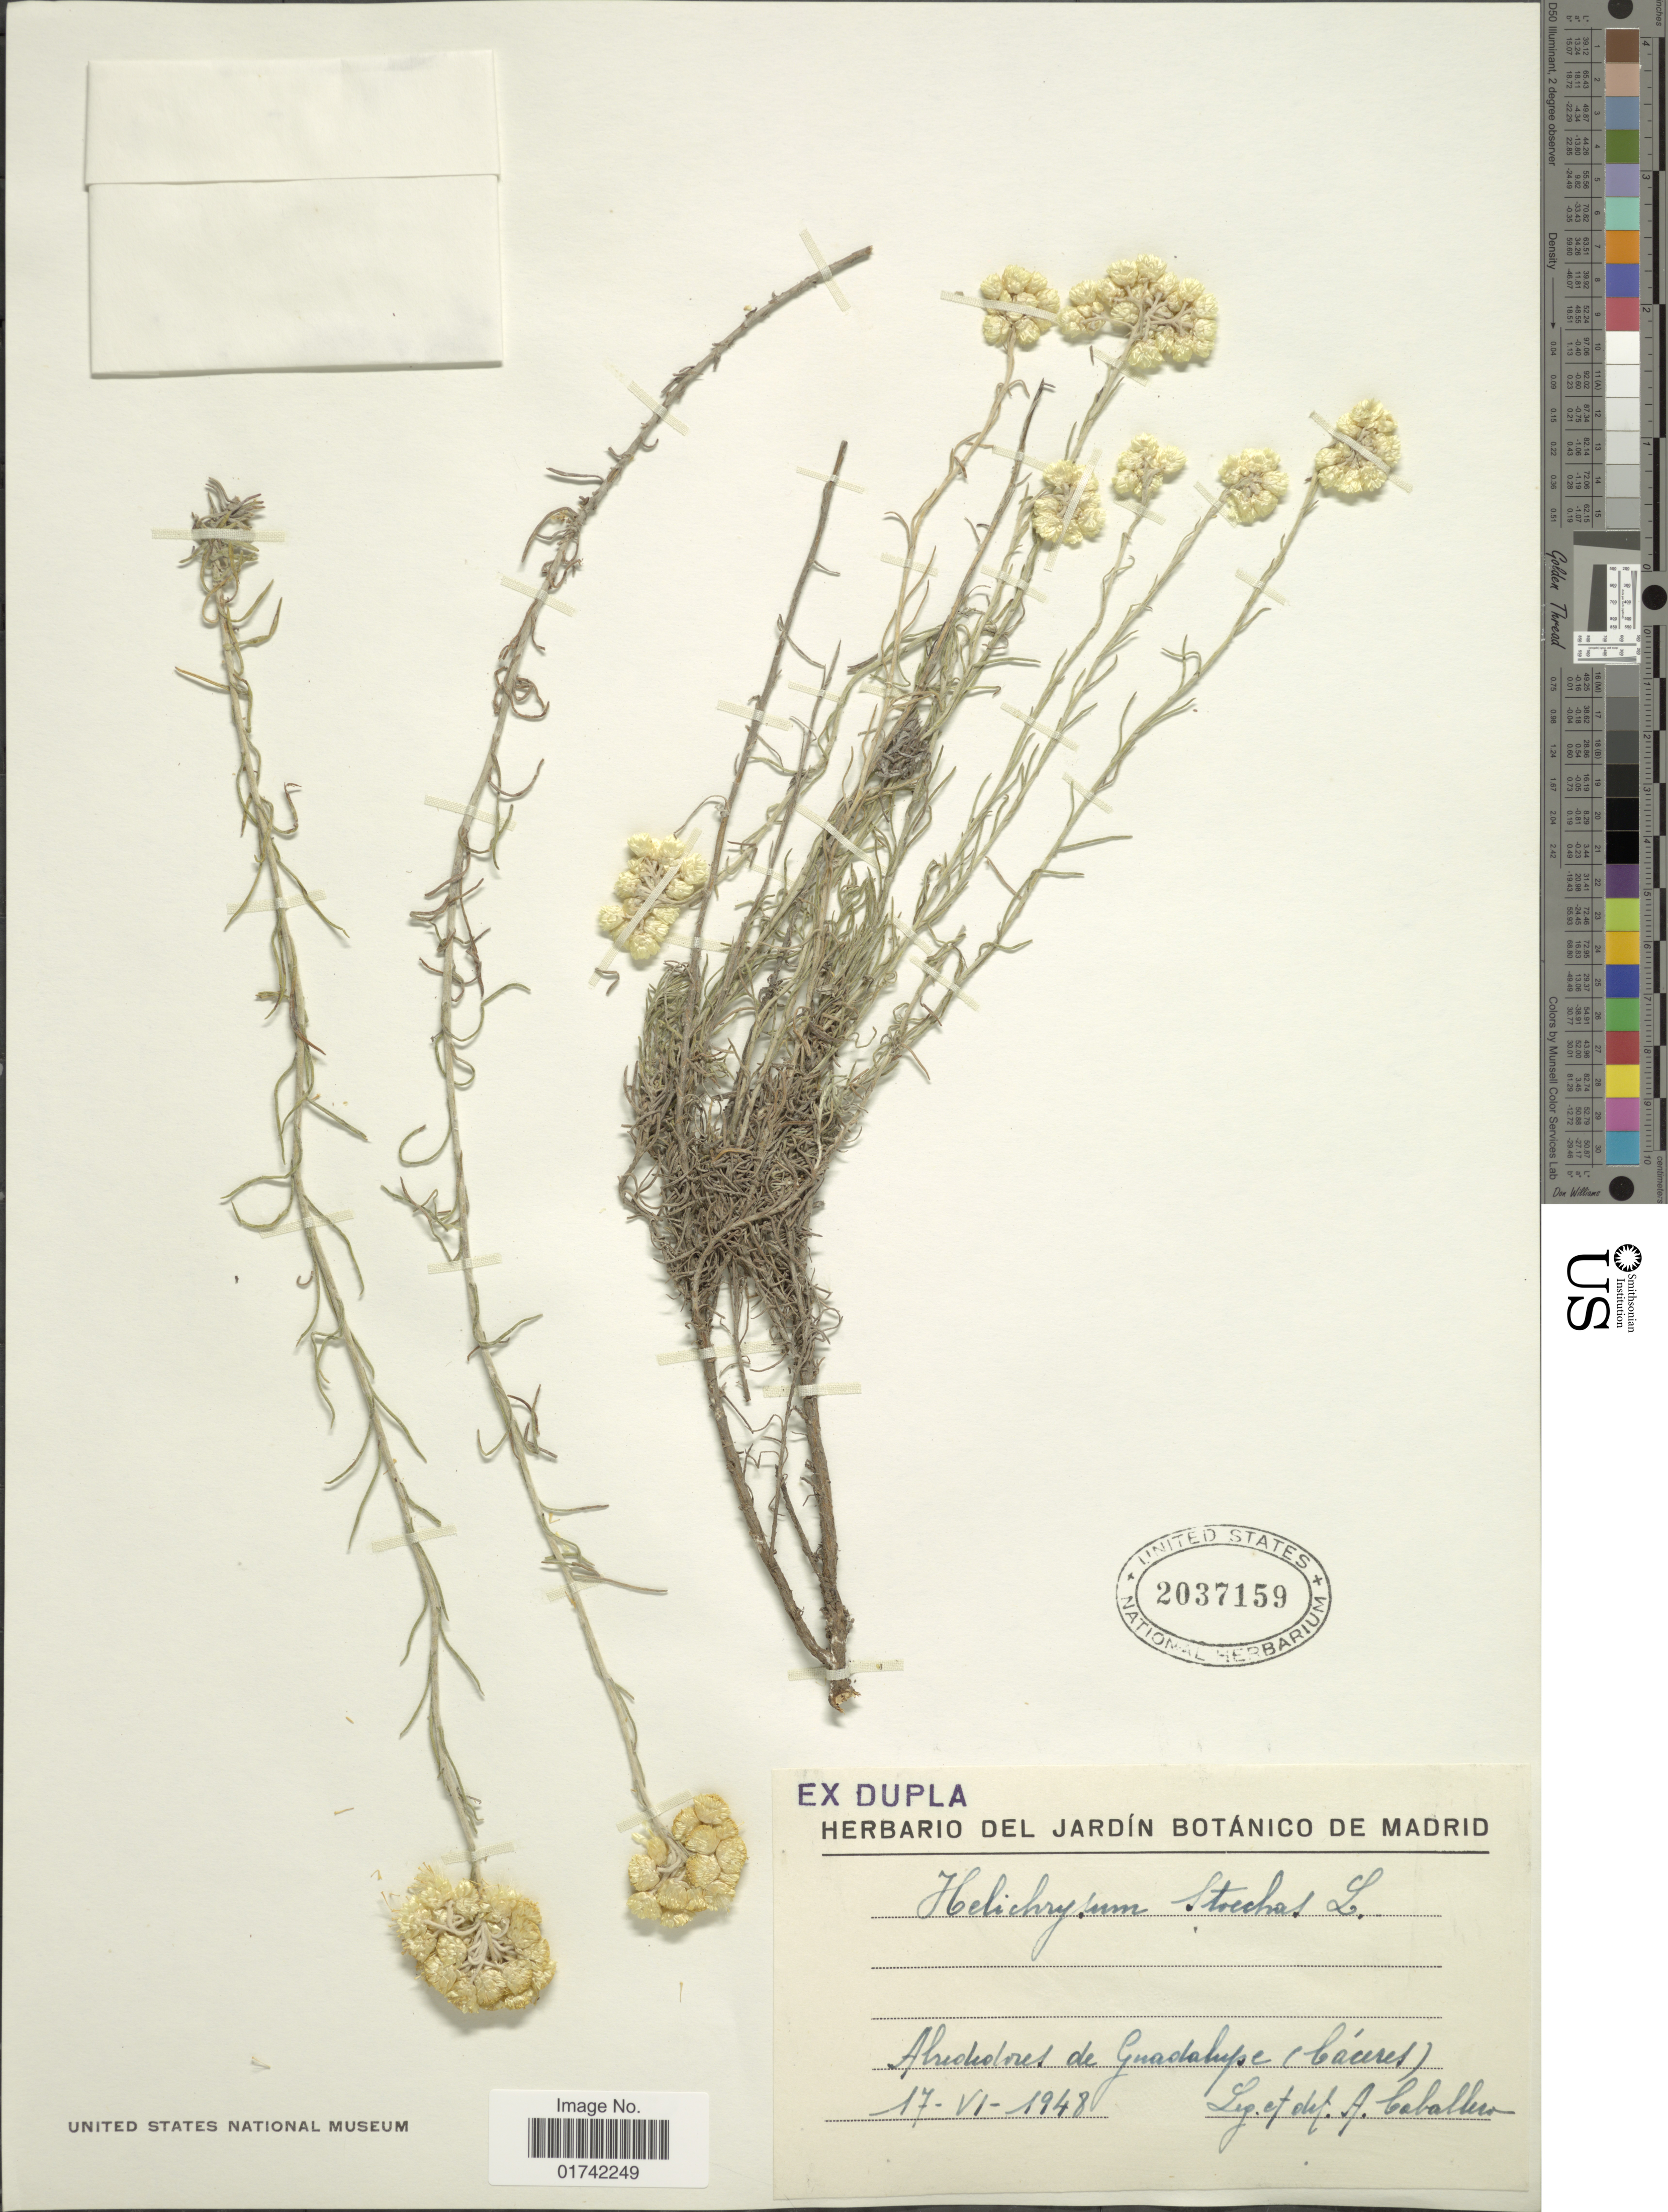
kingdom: Plantae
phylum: Tracheophyta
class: Magnoliopsida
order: Asterales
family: Asteraceae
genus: Helichrysum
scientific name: Helichrysum stoechas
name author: DC.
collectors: A. Caballero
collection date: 1948-06-17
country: Spain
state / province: Extremadura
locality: Ahicholores de Guadalupe (baceres)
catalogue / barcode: US 2037159